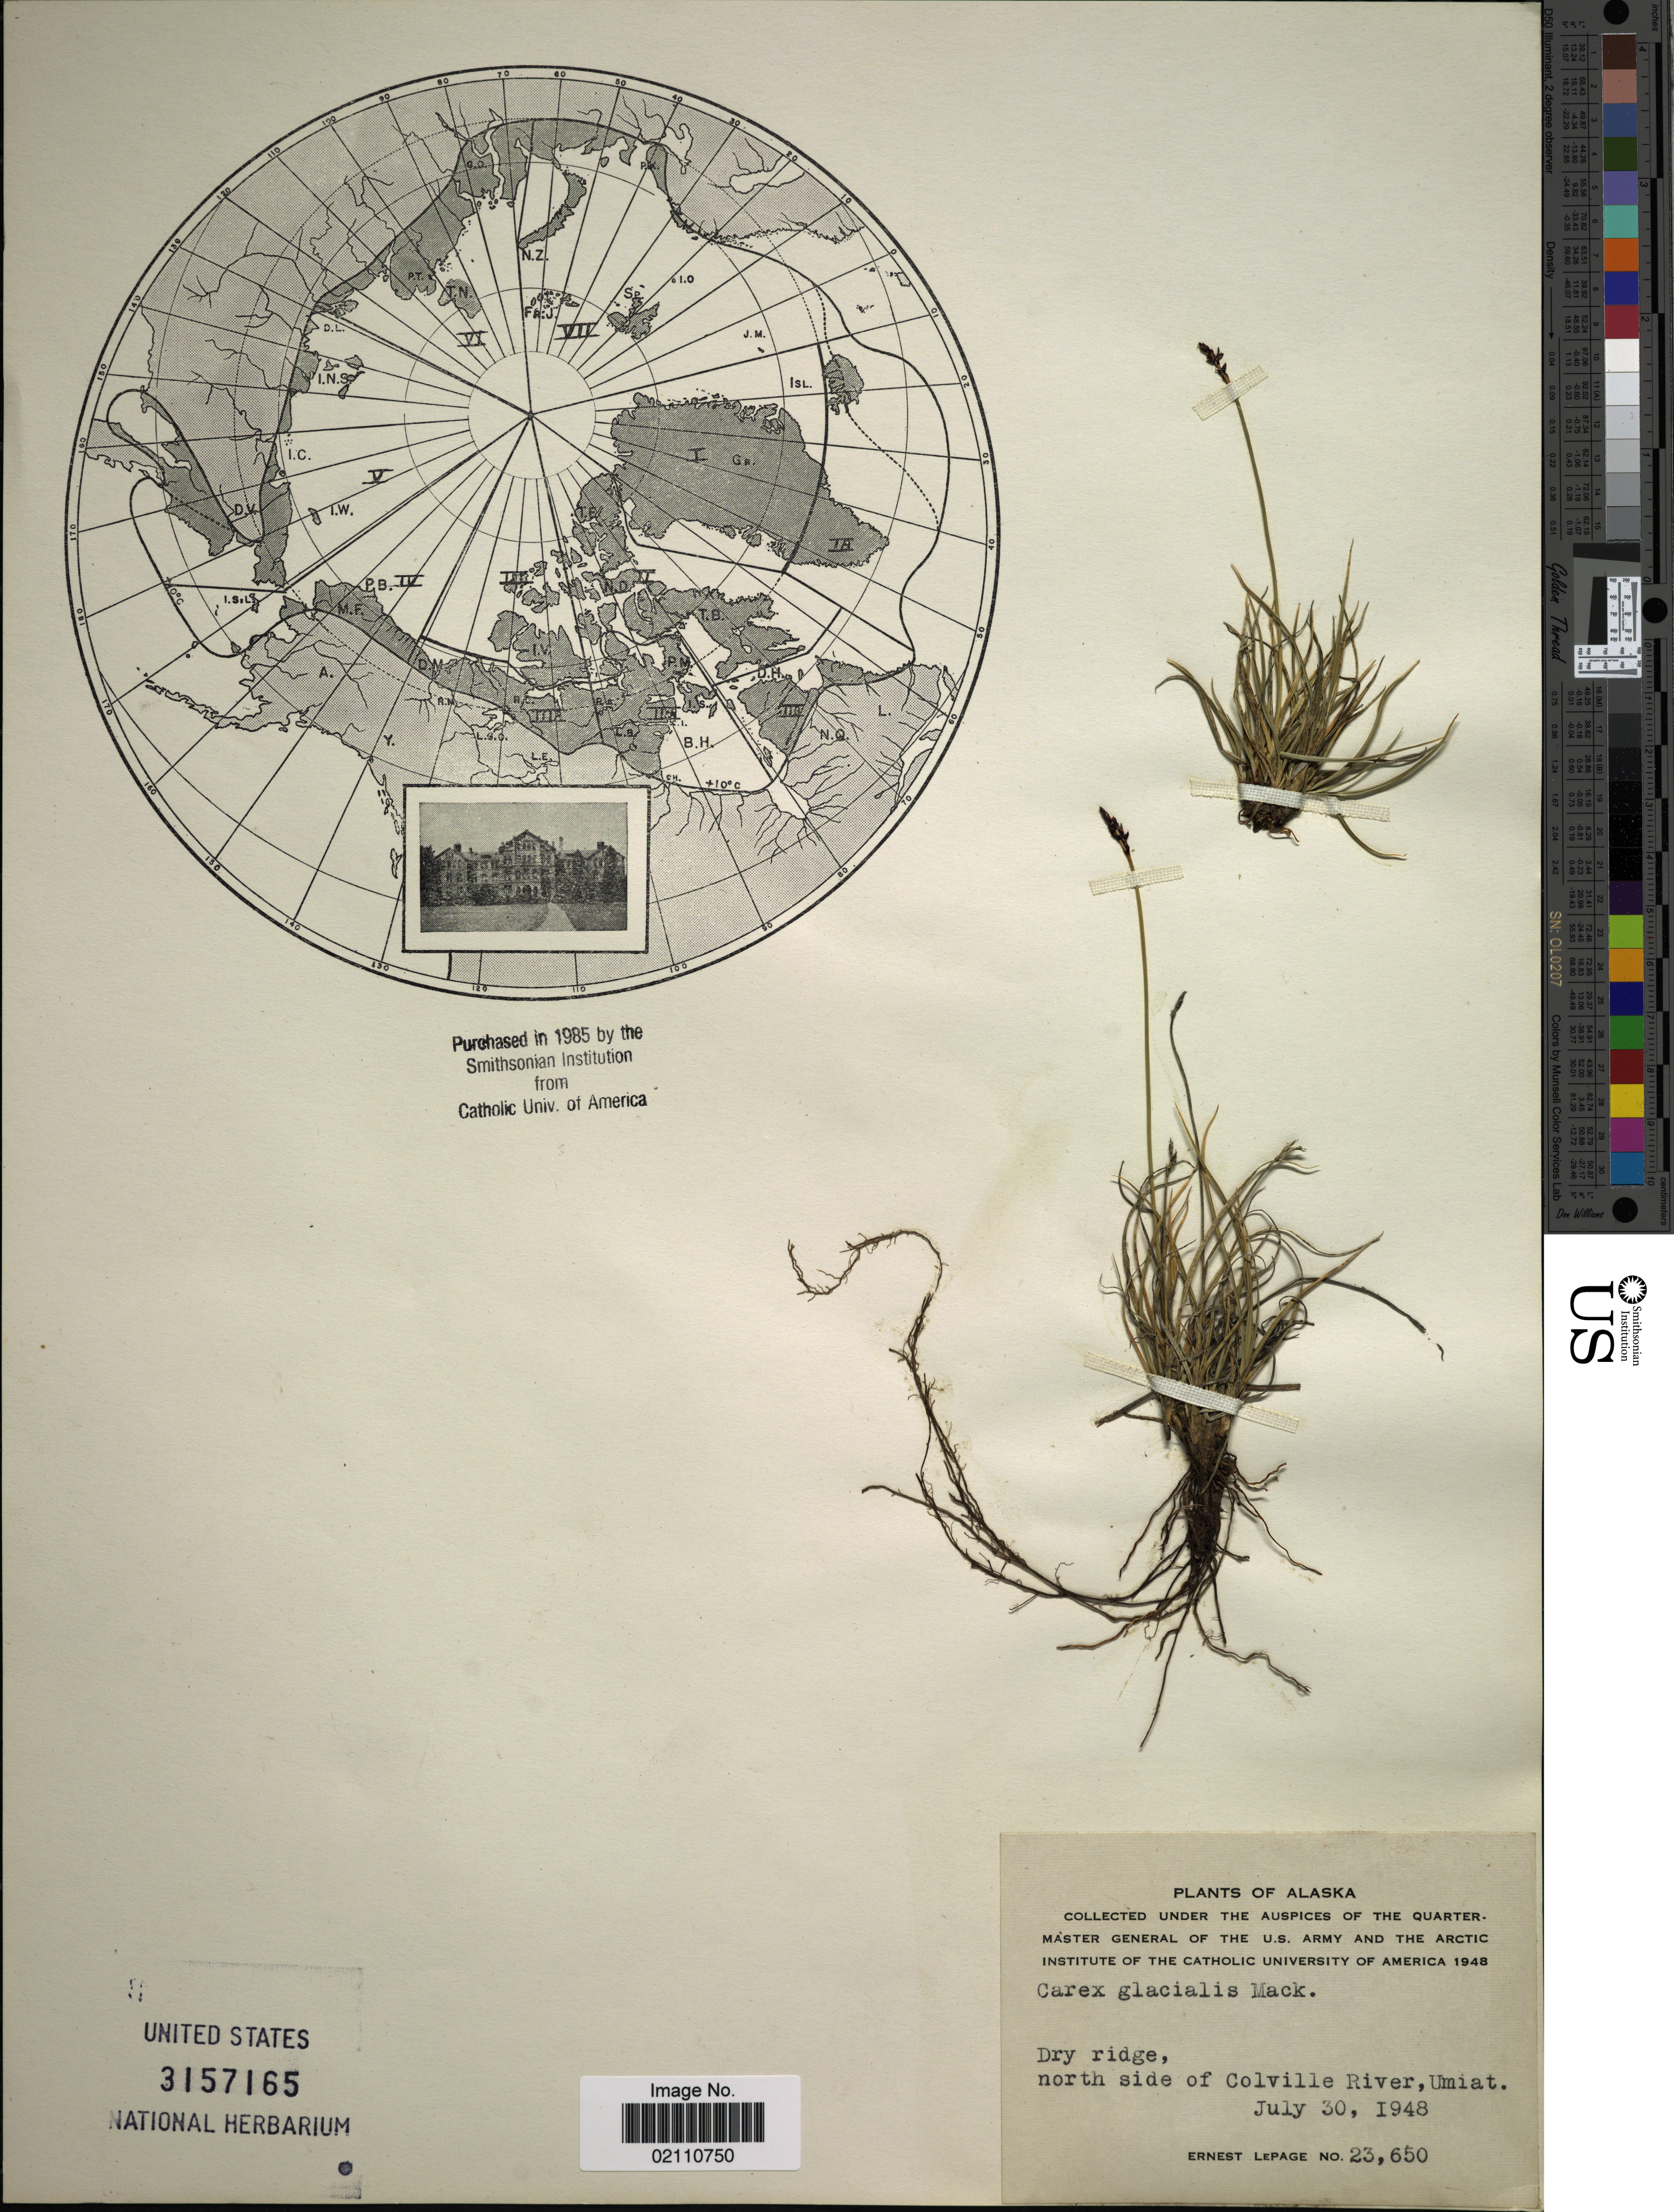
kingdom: Plantae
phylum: Tracheophyta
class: Liliopsida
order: Poales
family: Cyperaceae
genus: Carex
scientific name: Carex glacialis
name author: Mack.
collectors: E. Lepage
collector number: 23650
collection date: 1948-07-30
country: United States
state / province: Alaska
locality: North side of Colville River, Umiat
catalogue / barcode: US 3157165